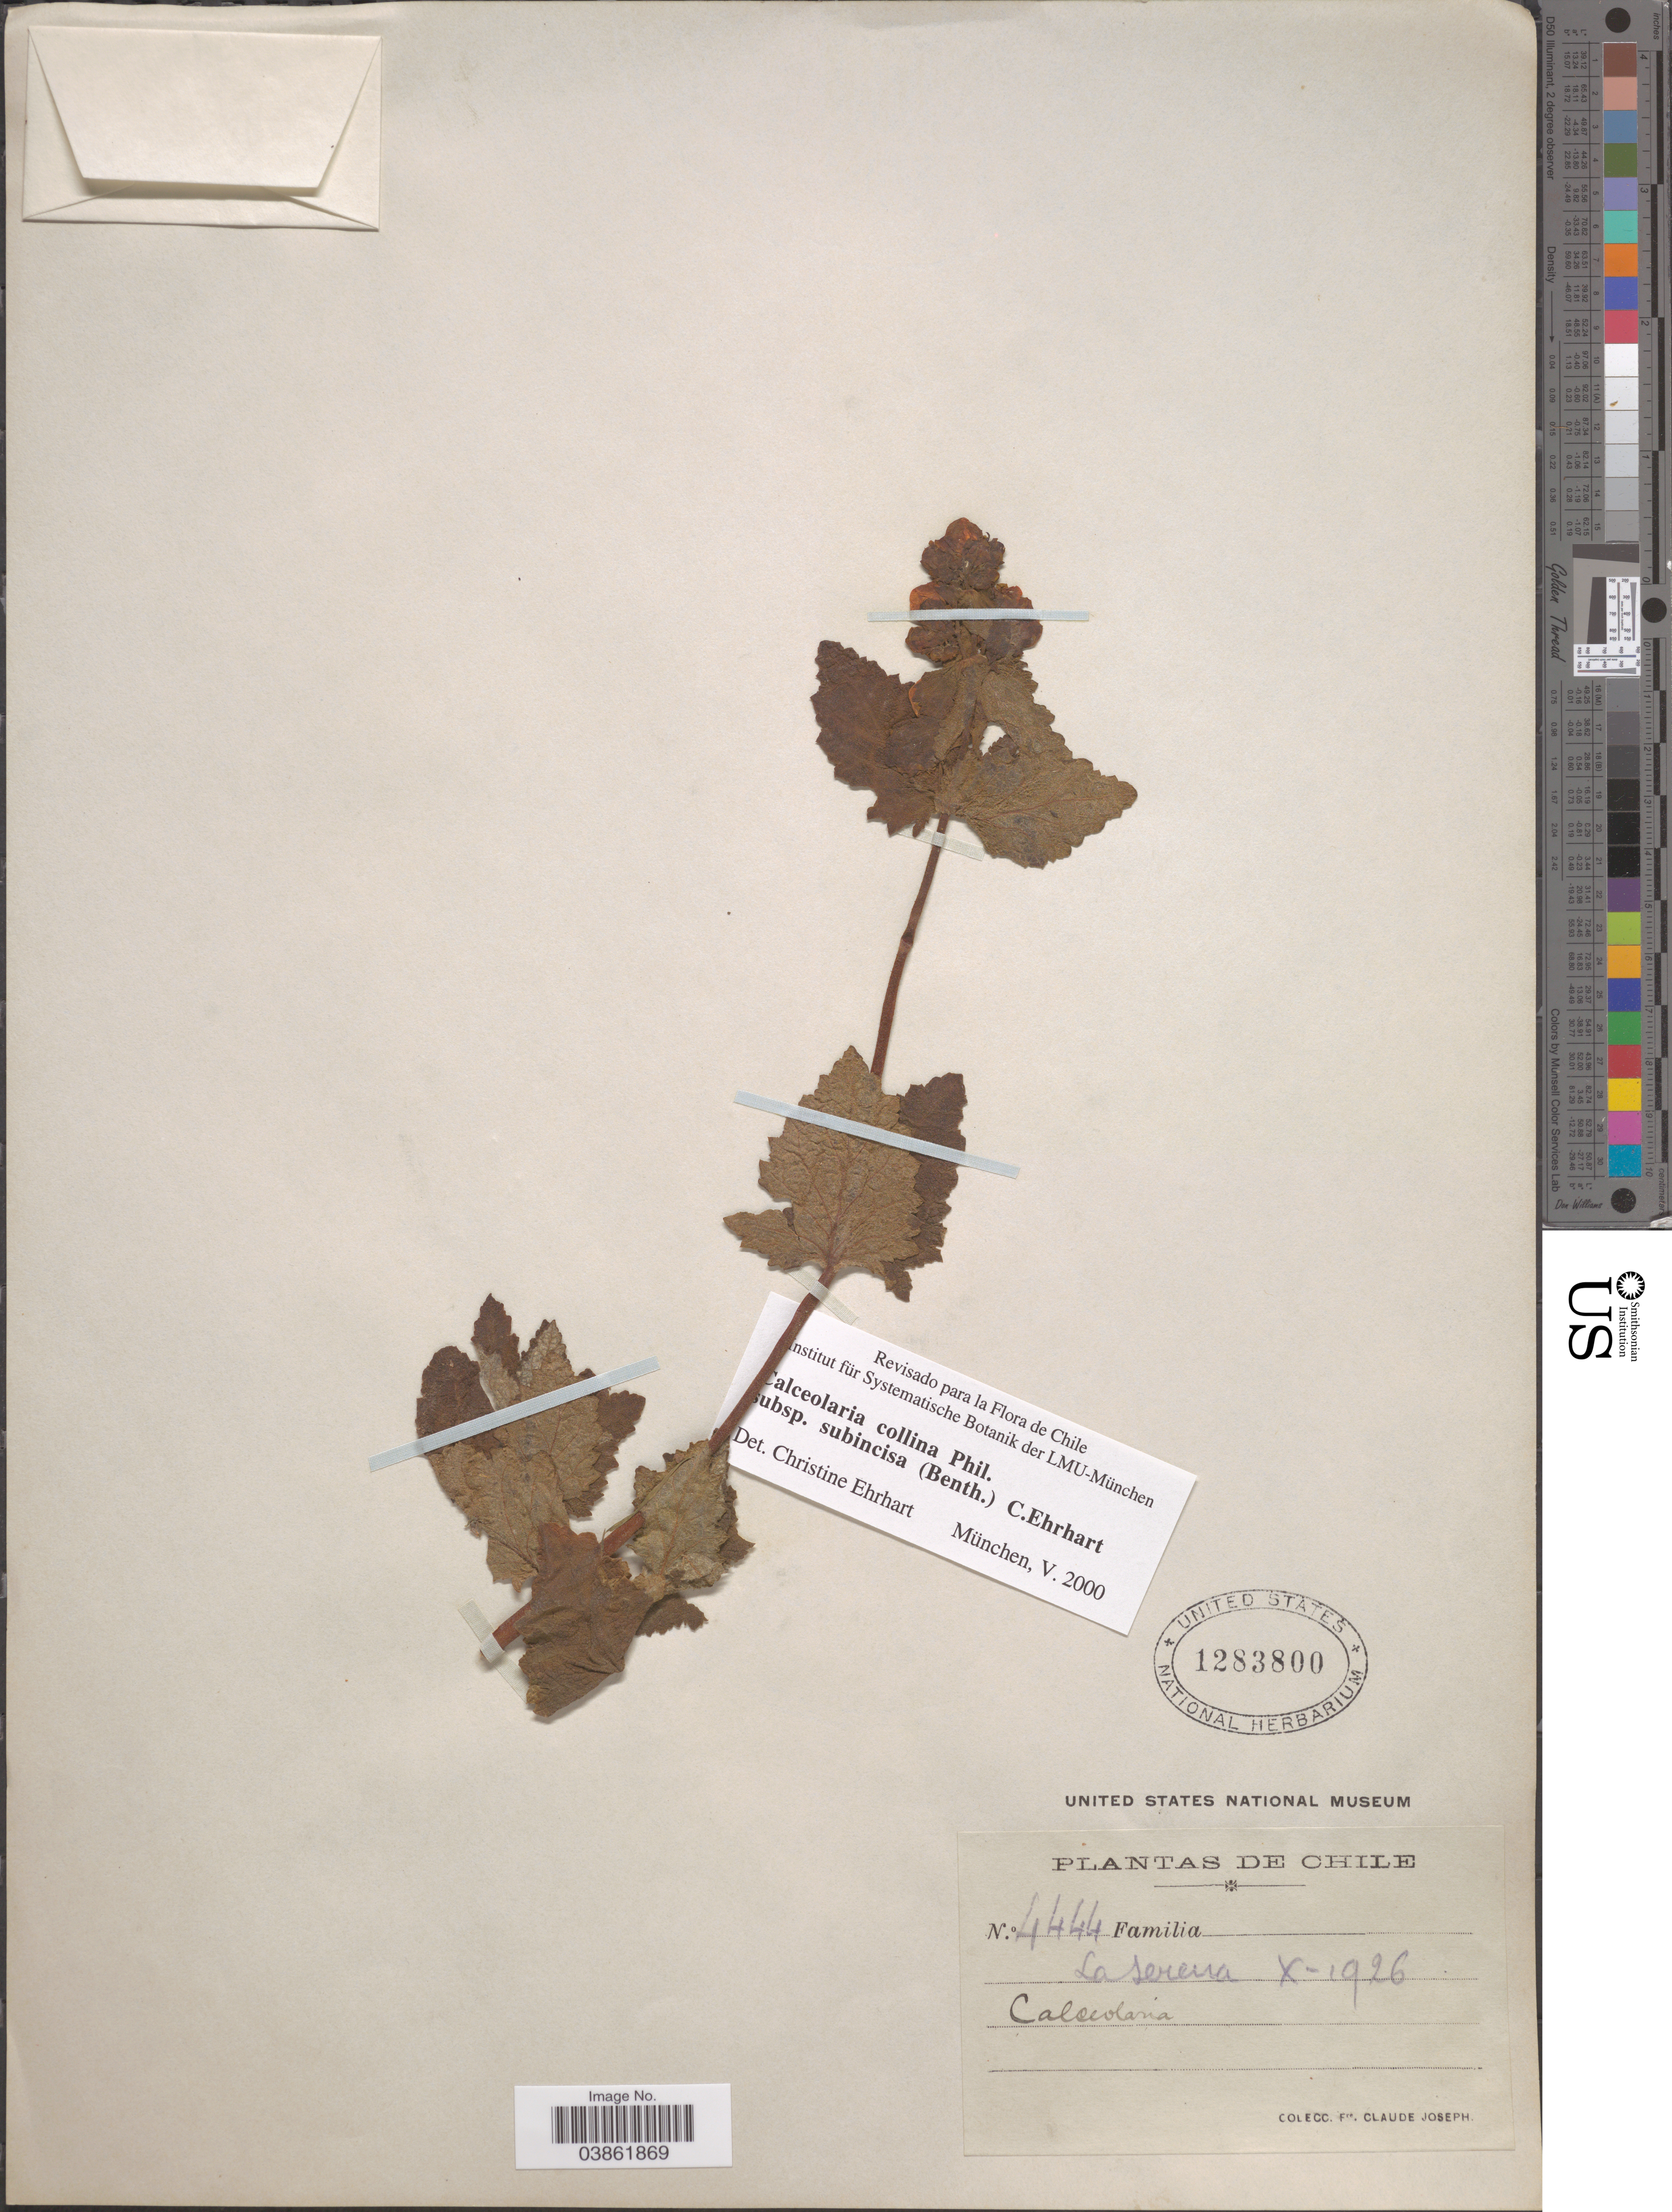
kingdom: Plantae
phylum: Tracheophyta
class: Magnoliopsida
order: Lamiales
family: Calceolariaceae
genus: Calceolaria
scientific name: Calceolaria collina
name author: Phil.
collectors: Bro. Claude-Joseph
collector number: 4444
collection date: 1926-10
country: Chile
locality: La Serena.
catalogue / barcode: US 1283800